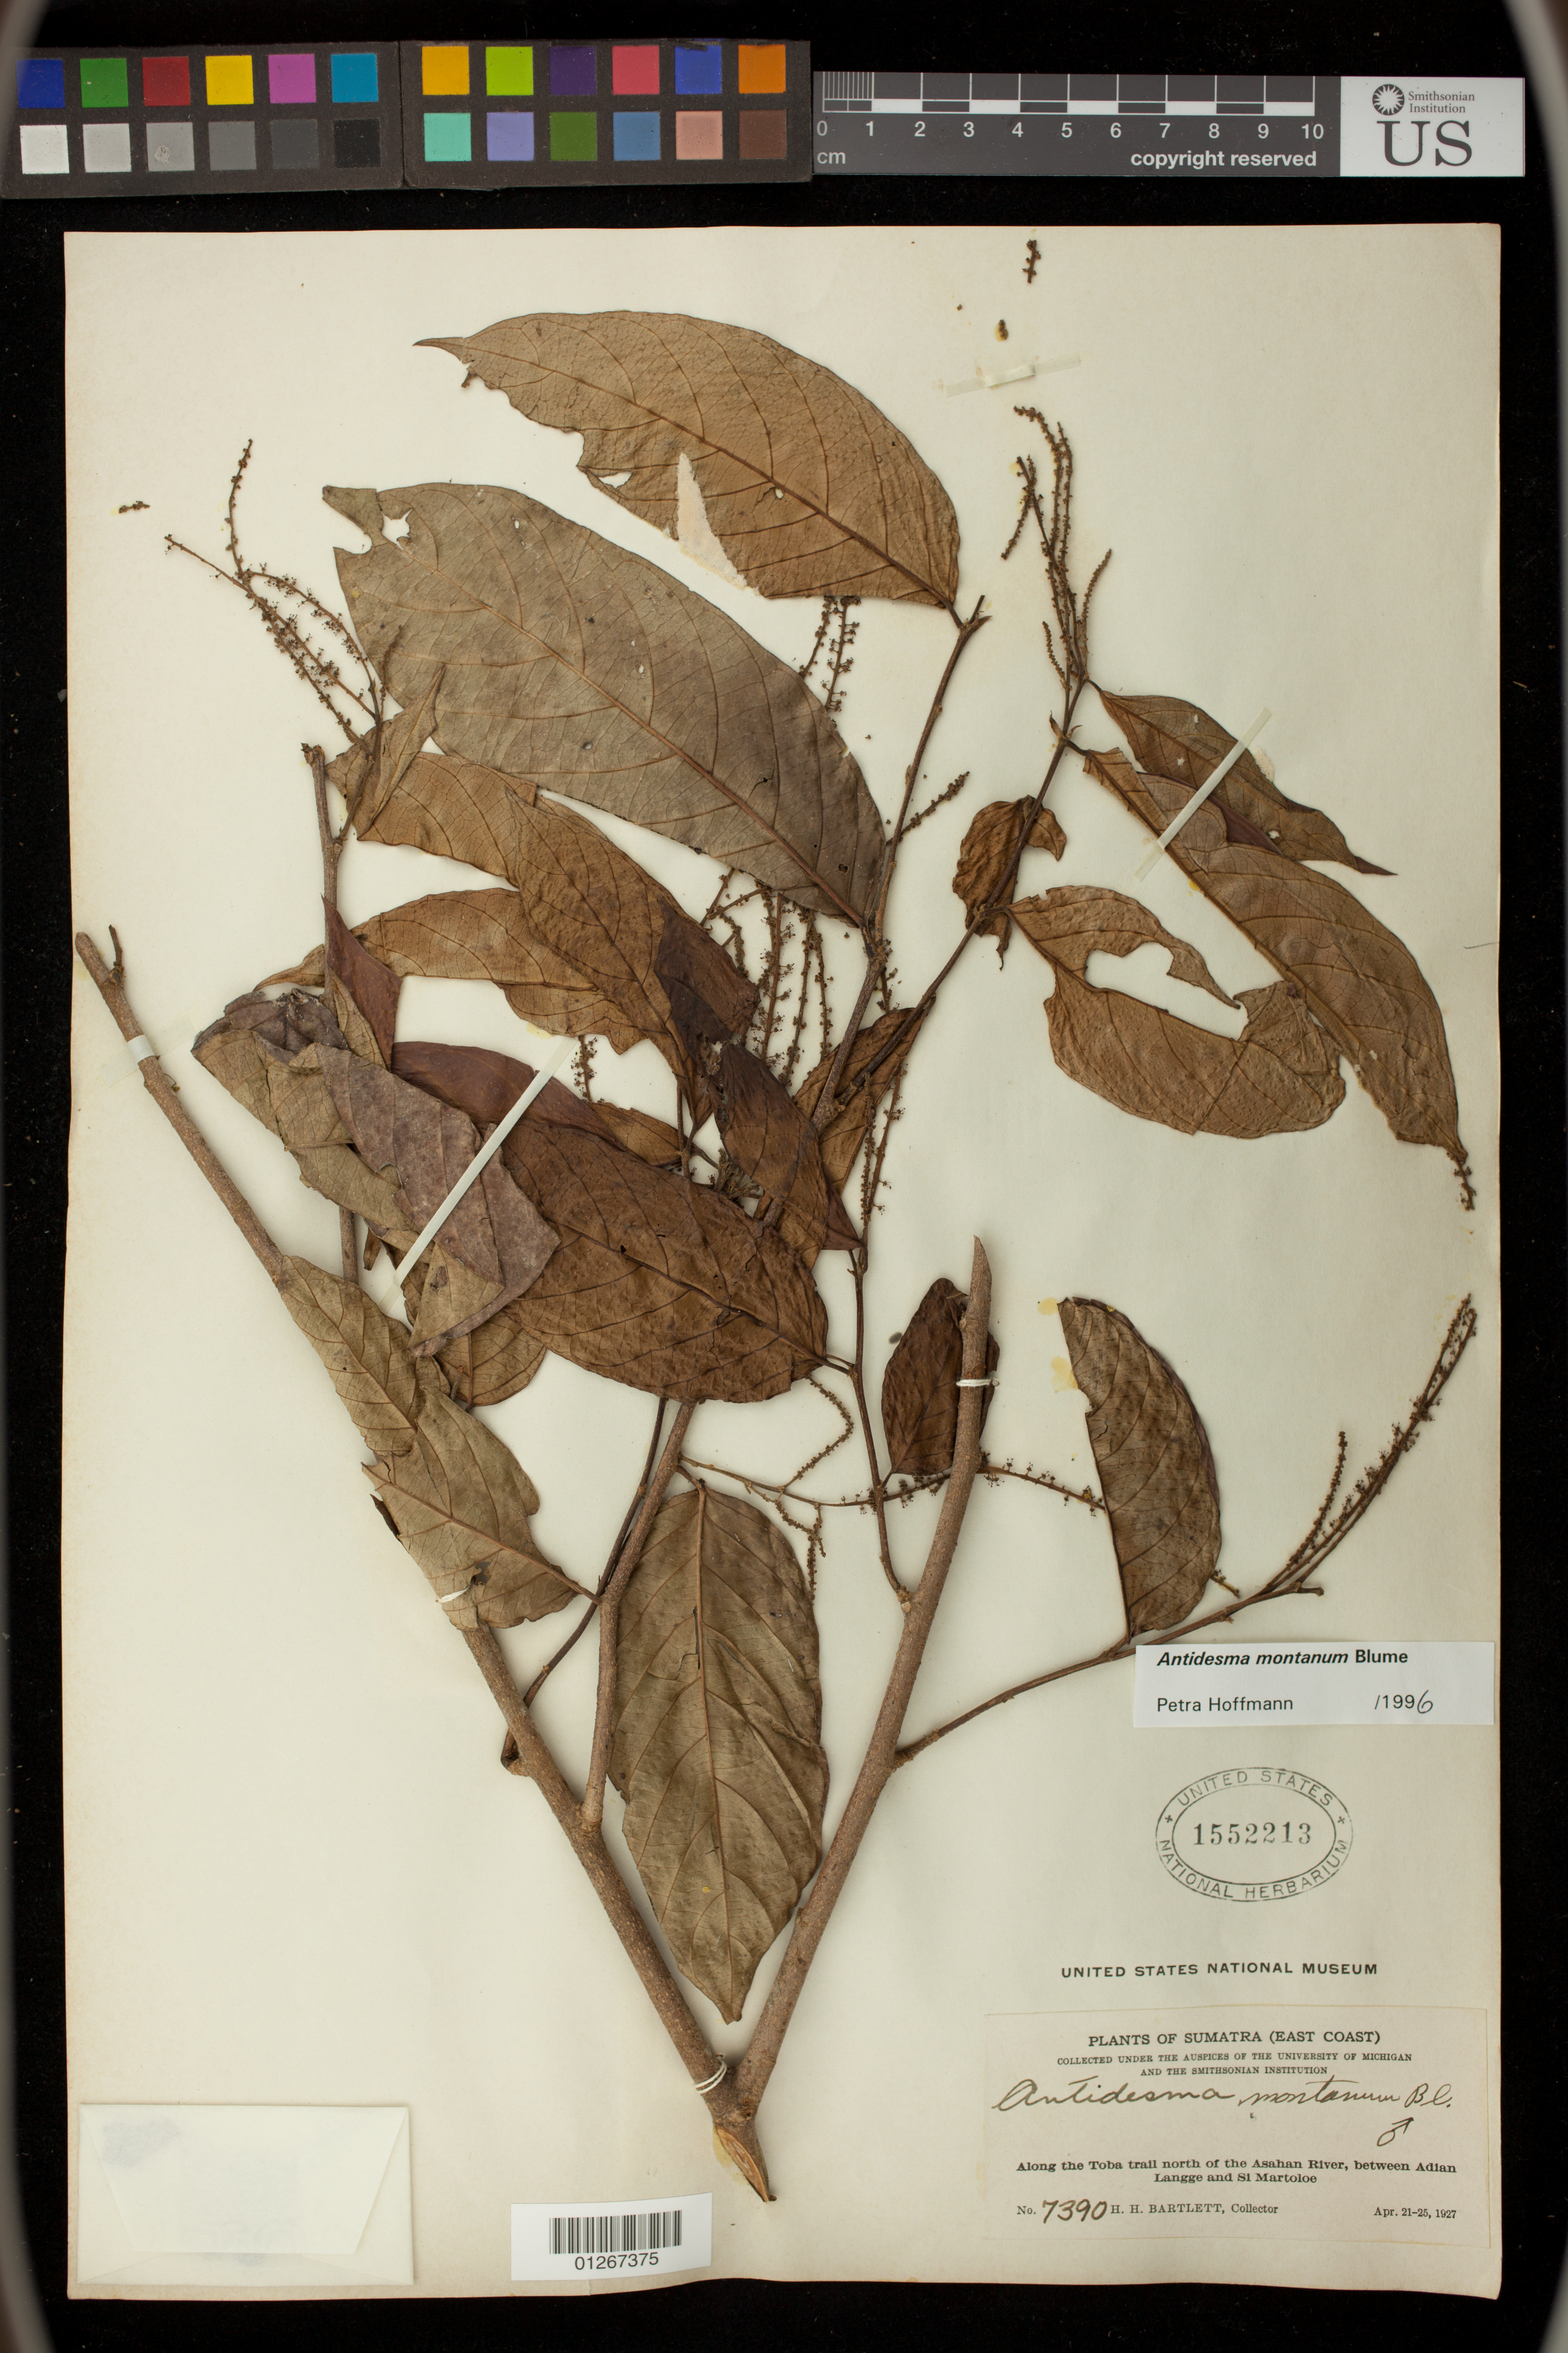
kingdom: Plantae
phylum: Tracheophyta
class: Magnoliopsida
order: Malpighiales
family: Phyllanthaceae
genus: Antidesma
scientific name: Antidesma montanum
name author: Blume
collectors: H. H. Bartlett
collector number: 7390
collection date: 1927-04-21/1927-04-25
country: Indonesia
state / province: Sumatra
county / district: Sumatera Utara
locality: Sumatra (East Coast)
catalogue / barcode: US 1552213